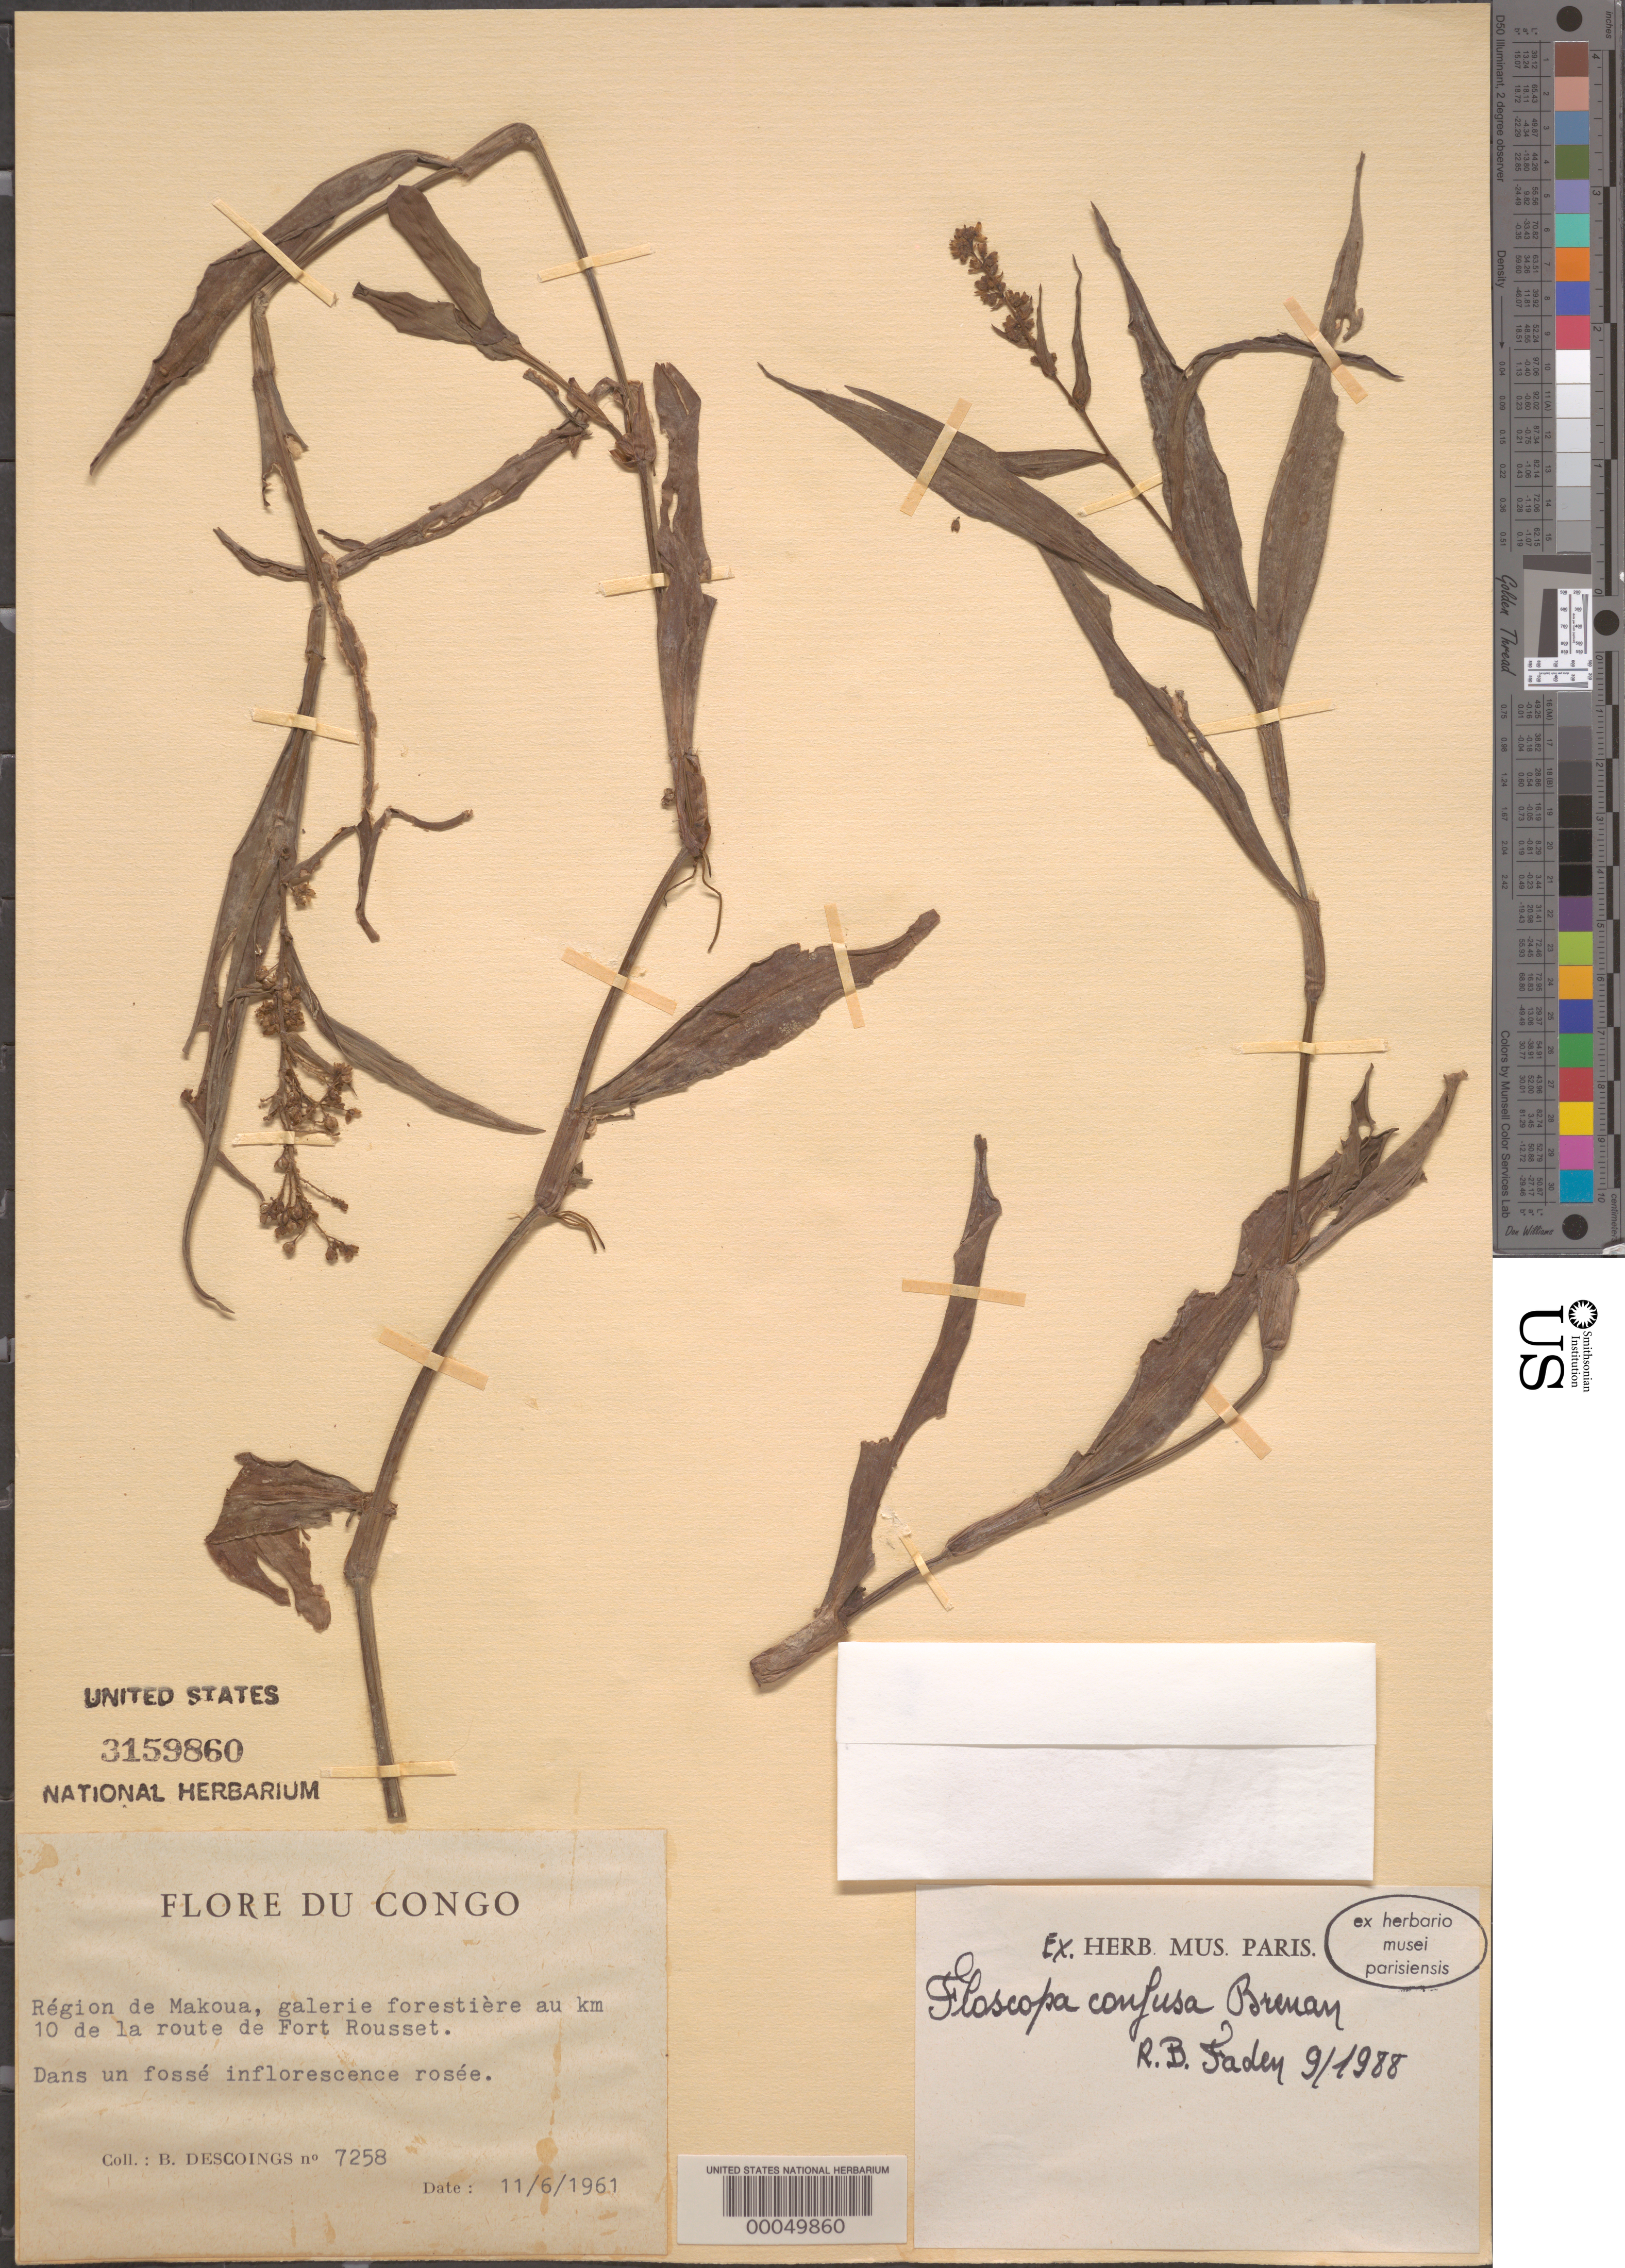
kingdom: Plantae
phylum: Tracheophyta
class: Liliopsida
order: Commelinales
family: Commelinaceae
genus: Floscopa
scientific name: Floscopa confusa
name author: Brenan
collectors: B. M. Descoings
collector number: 7258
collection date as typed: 11 Jun 1961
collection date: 1961-06-11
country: Congo, Republic of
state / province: Cuvette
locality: Makoua region, forest gallery ca. 10 km of road to Fort Rousset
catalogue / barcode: US 3159860